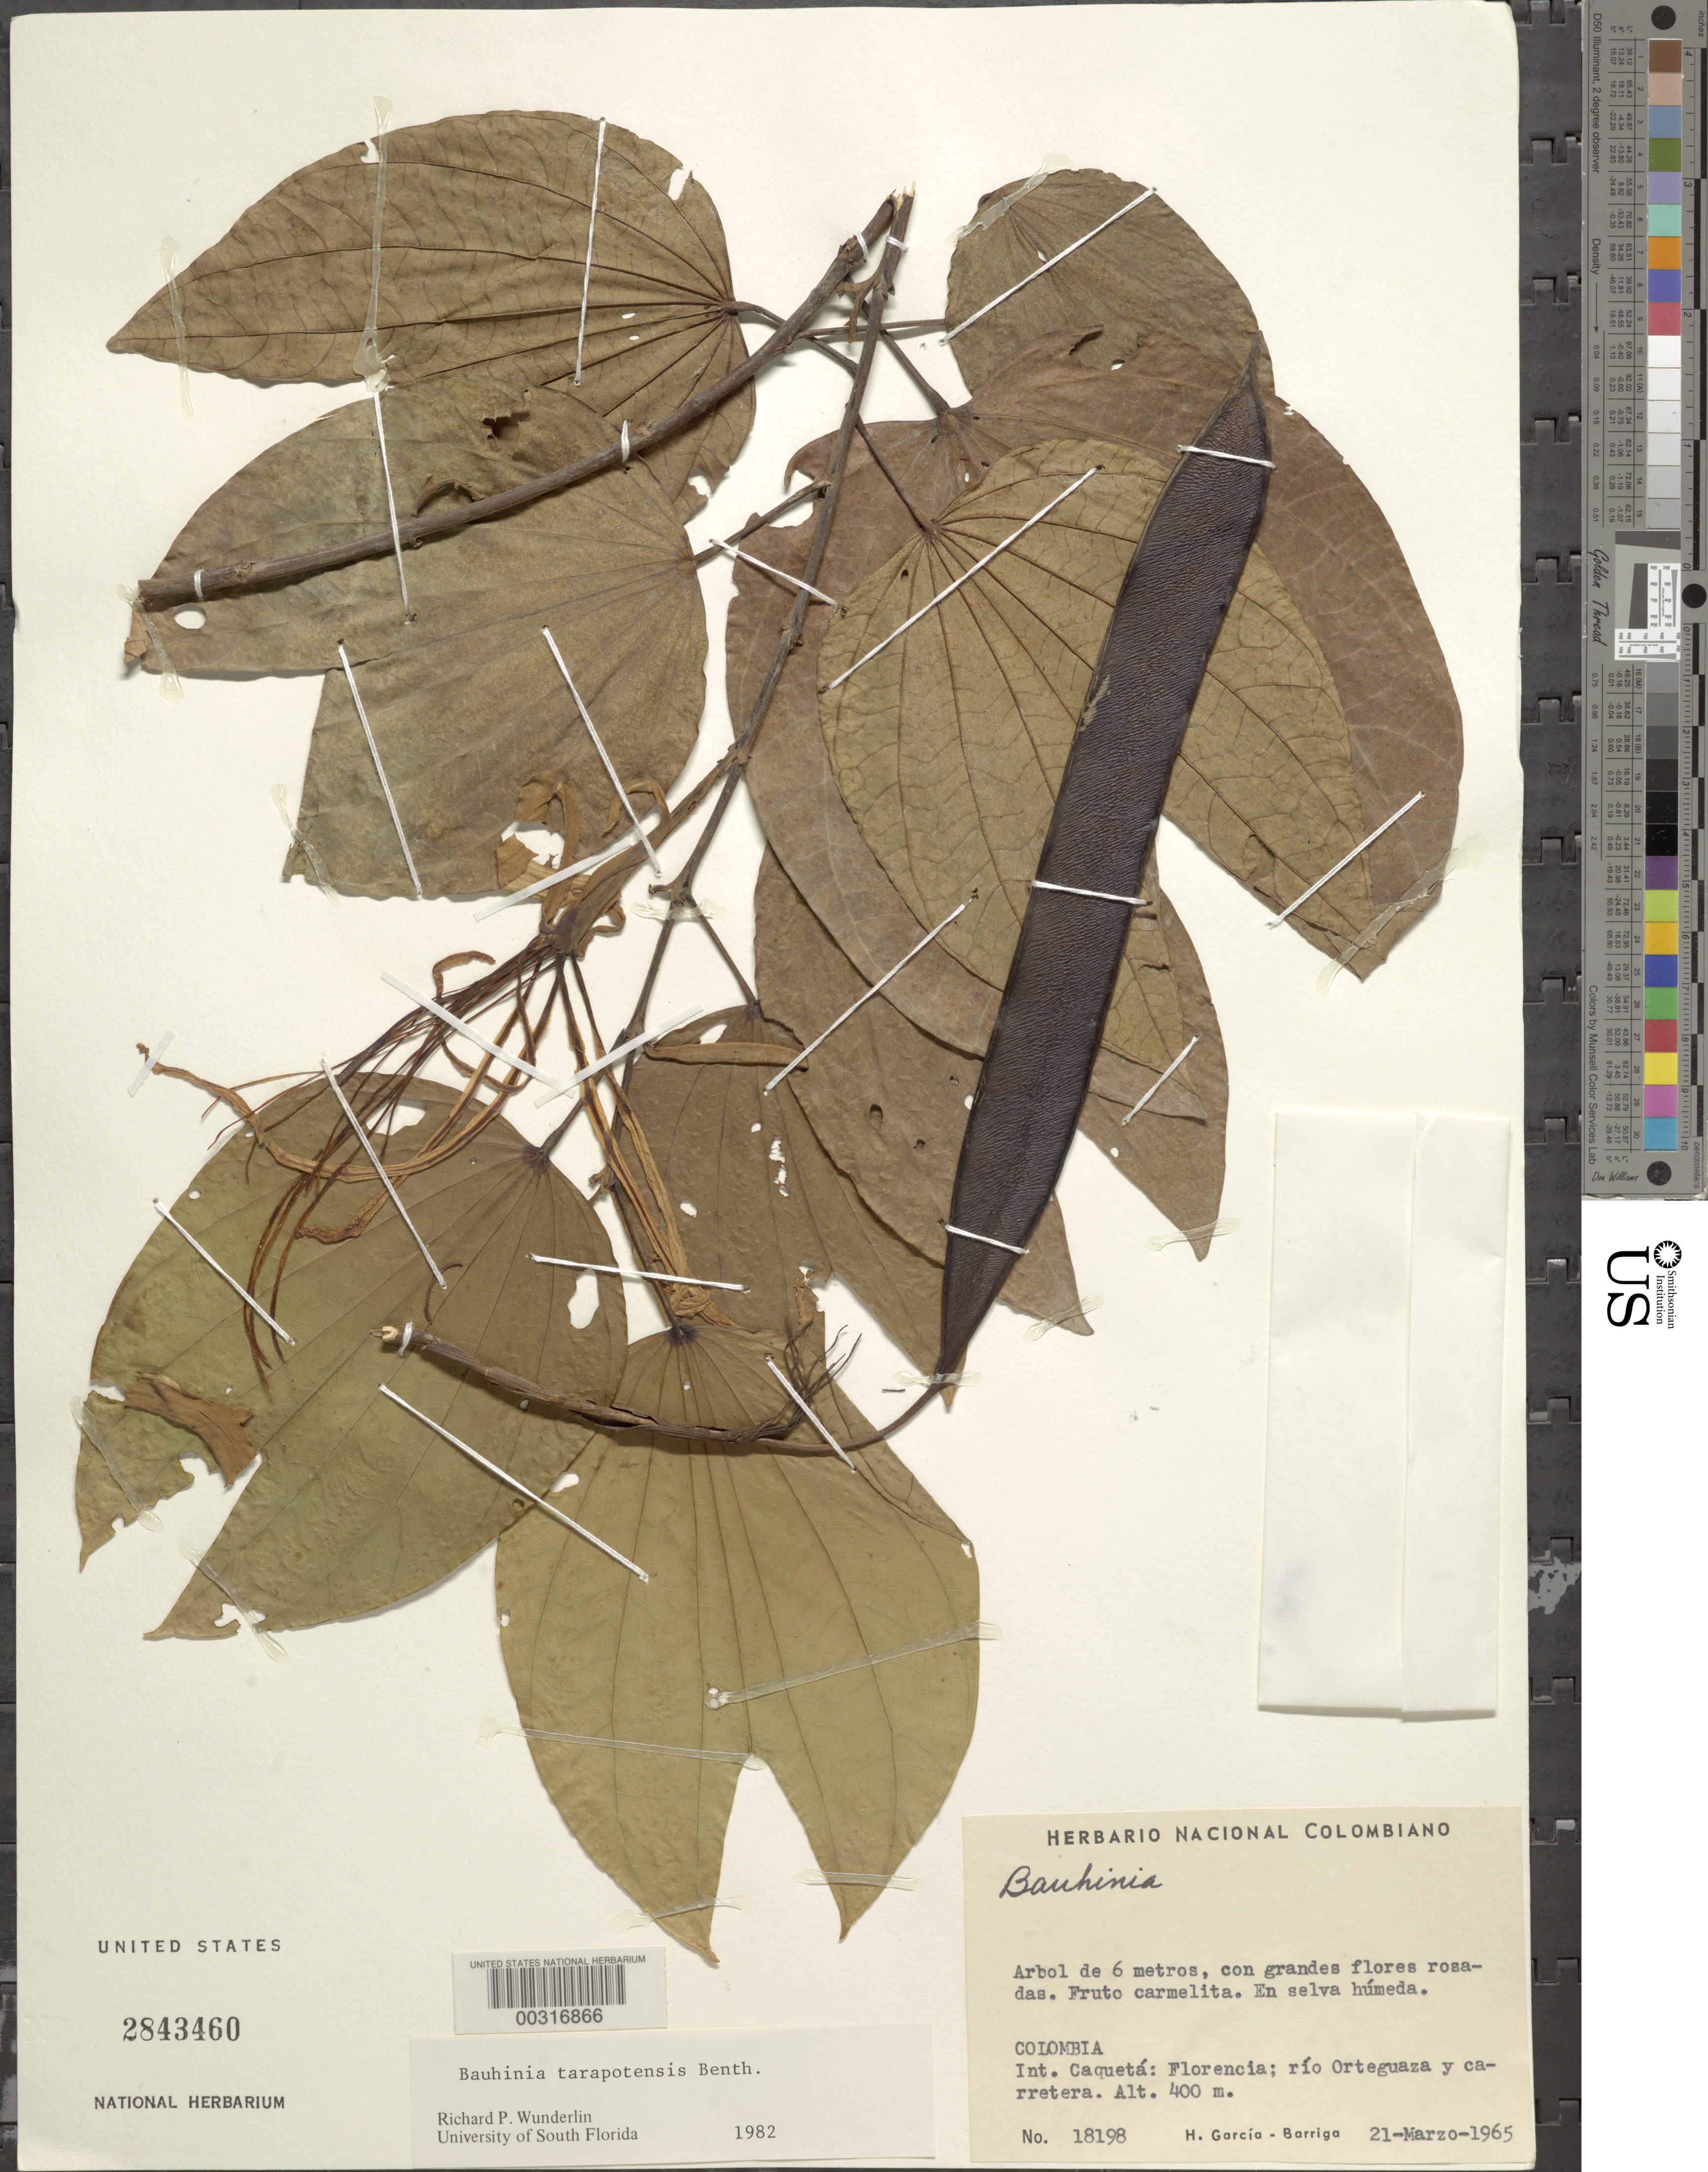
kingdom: Plantae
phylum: Tracheophyta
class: Magnoliopsida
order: Fabales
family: Fabaceae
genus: Bauhinia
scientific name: Bauhinia tarapotensis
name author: Benth.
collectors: H. García Barriga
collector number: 18198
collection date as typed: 21 Mar 1965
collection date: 1965-03-21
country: Colombia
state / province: Caquetá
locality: Florencia, Rio Ortequaza and road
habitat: Moist forest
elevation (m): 400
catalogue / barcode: US 2843460